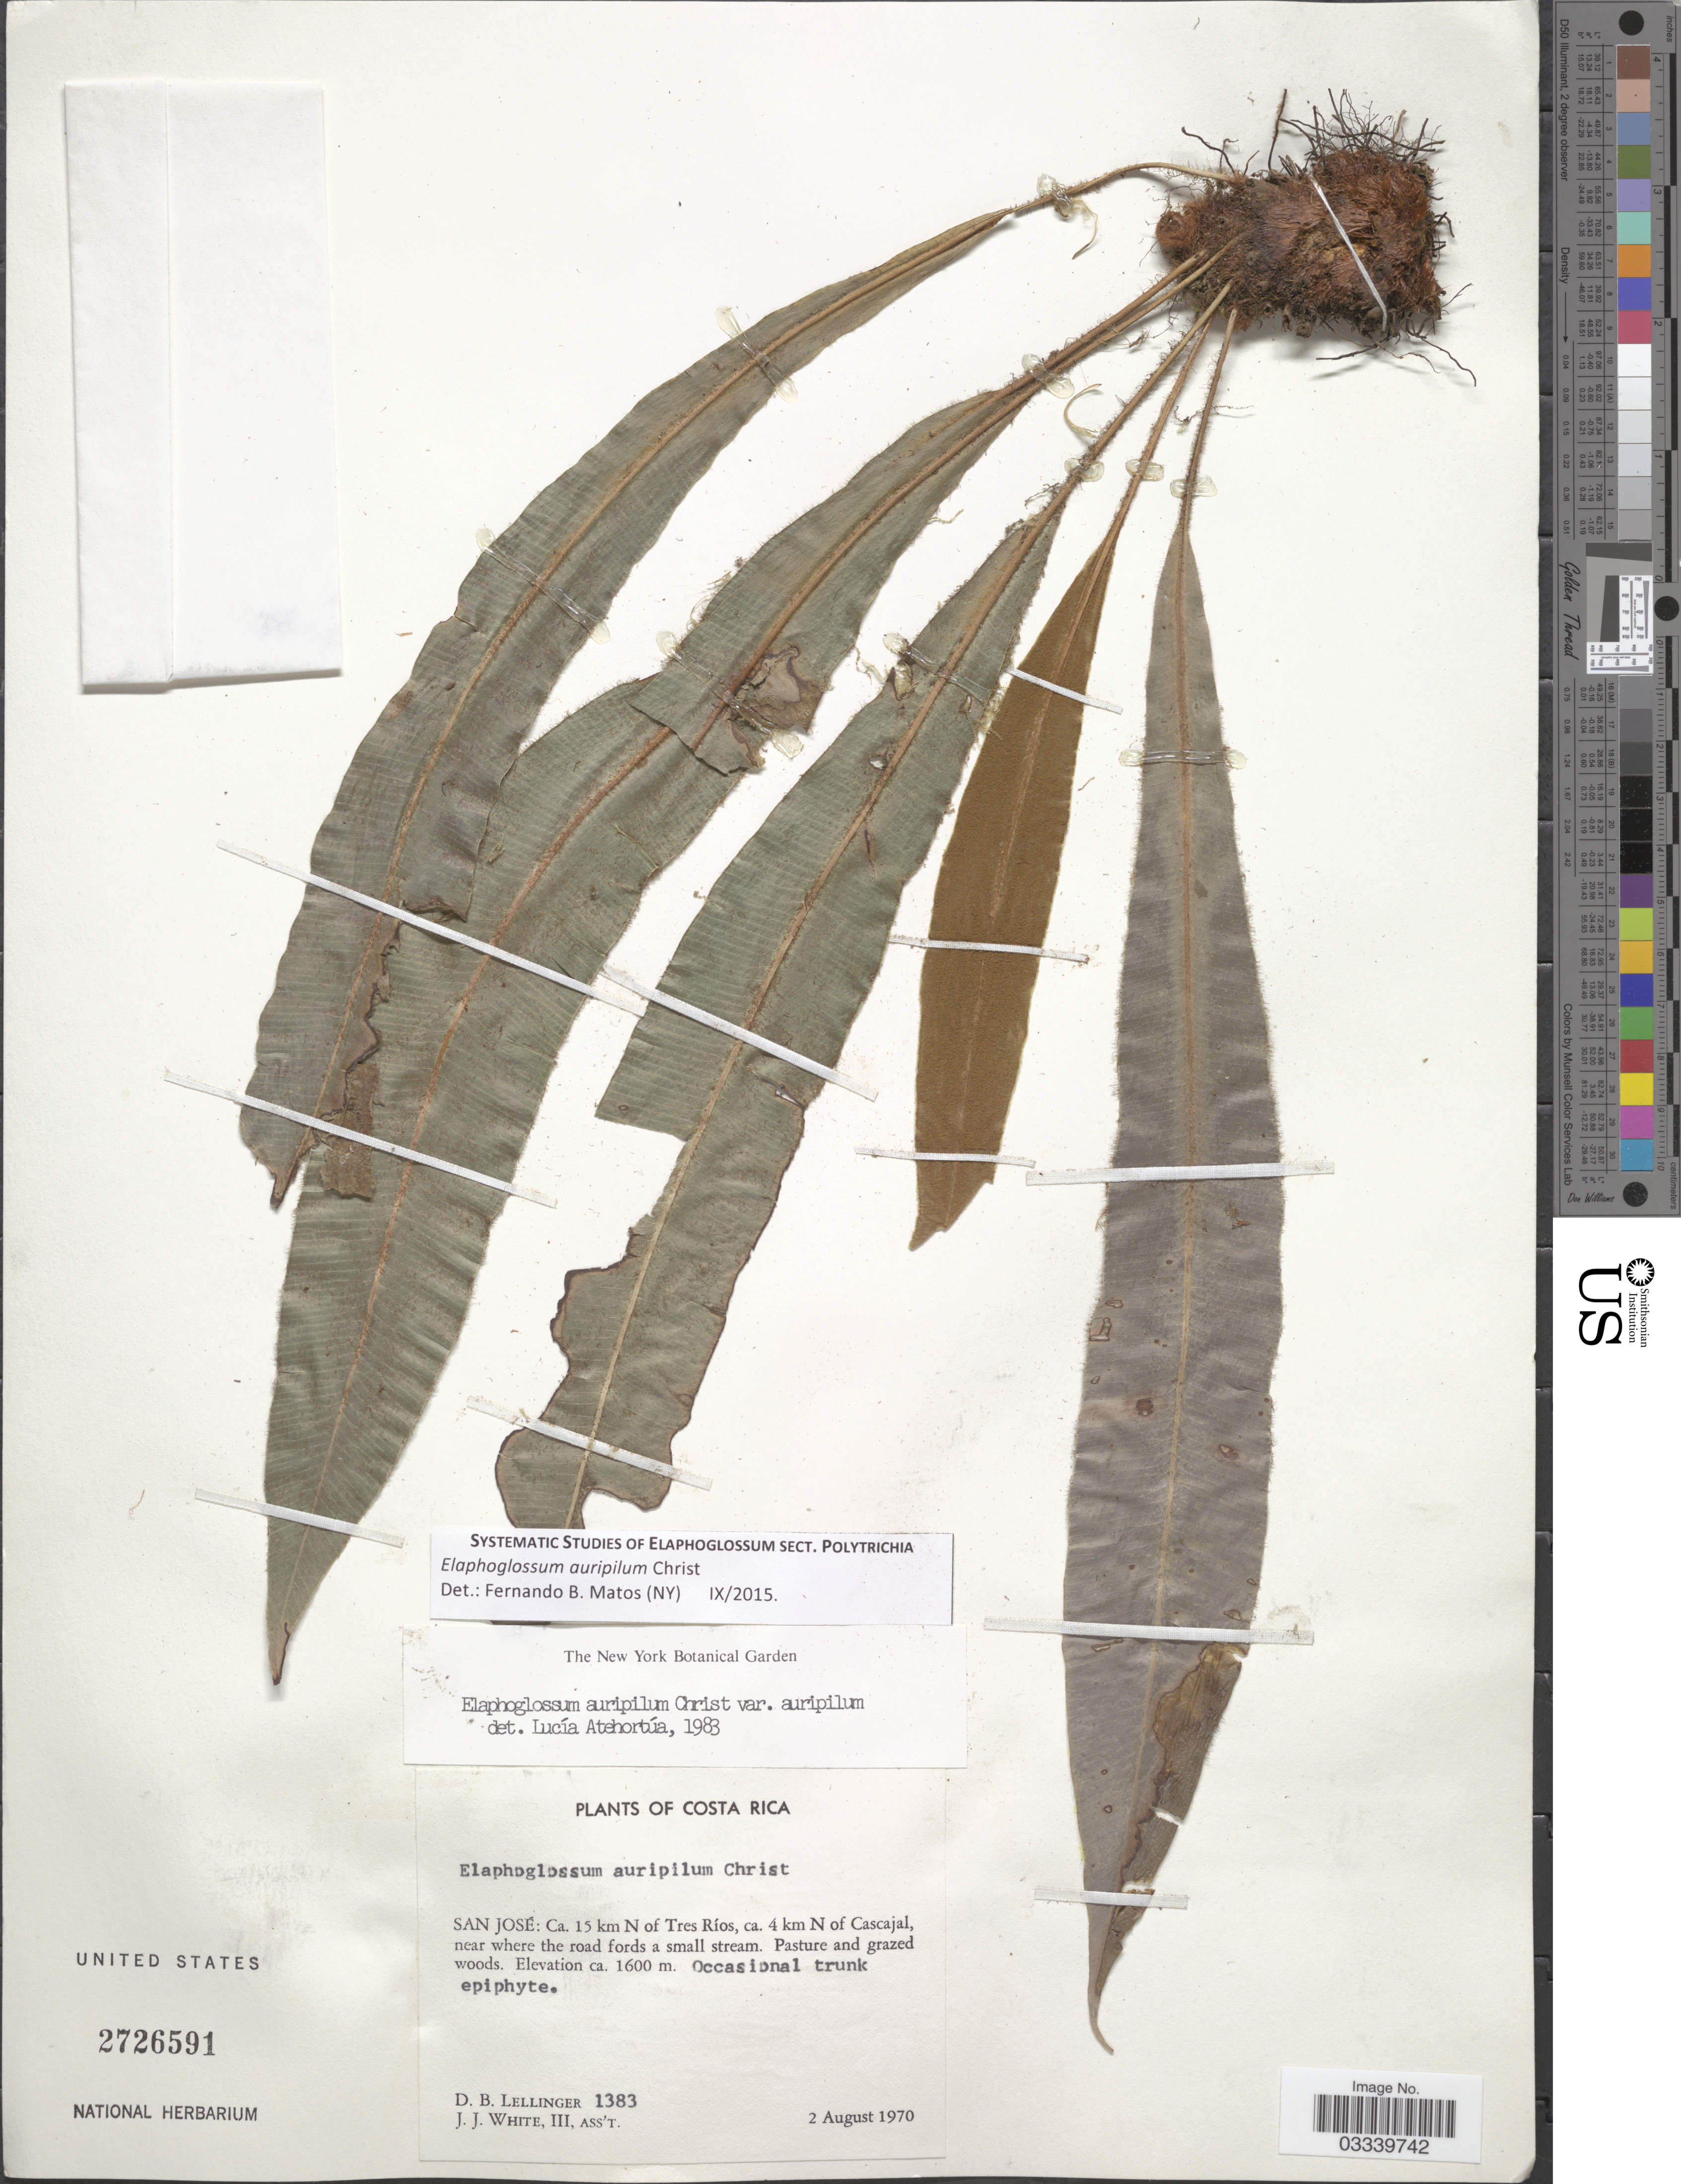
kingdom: Plantae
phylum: Tracheophyta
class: Polypodiopsida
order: Polypodiales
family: Dryopteridaceae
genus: Elaphoglossum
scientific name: Elaphoglossum auripilum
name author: Christ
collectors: D. B. Lellinger & J. J. White III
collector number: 1383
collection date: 1970-08-02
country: Costa Rica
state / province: San José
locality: Ca. 15 km N of Tres Ríos, ca. 4 km N of Cascajal, near where the road fords a small stream.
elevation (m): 1600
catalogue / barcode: US 2726591